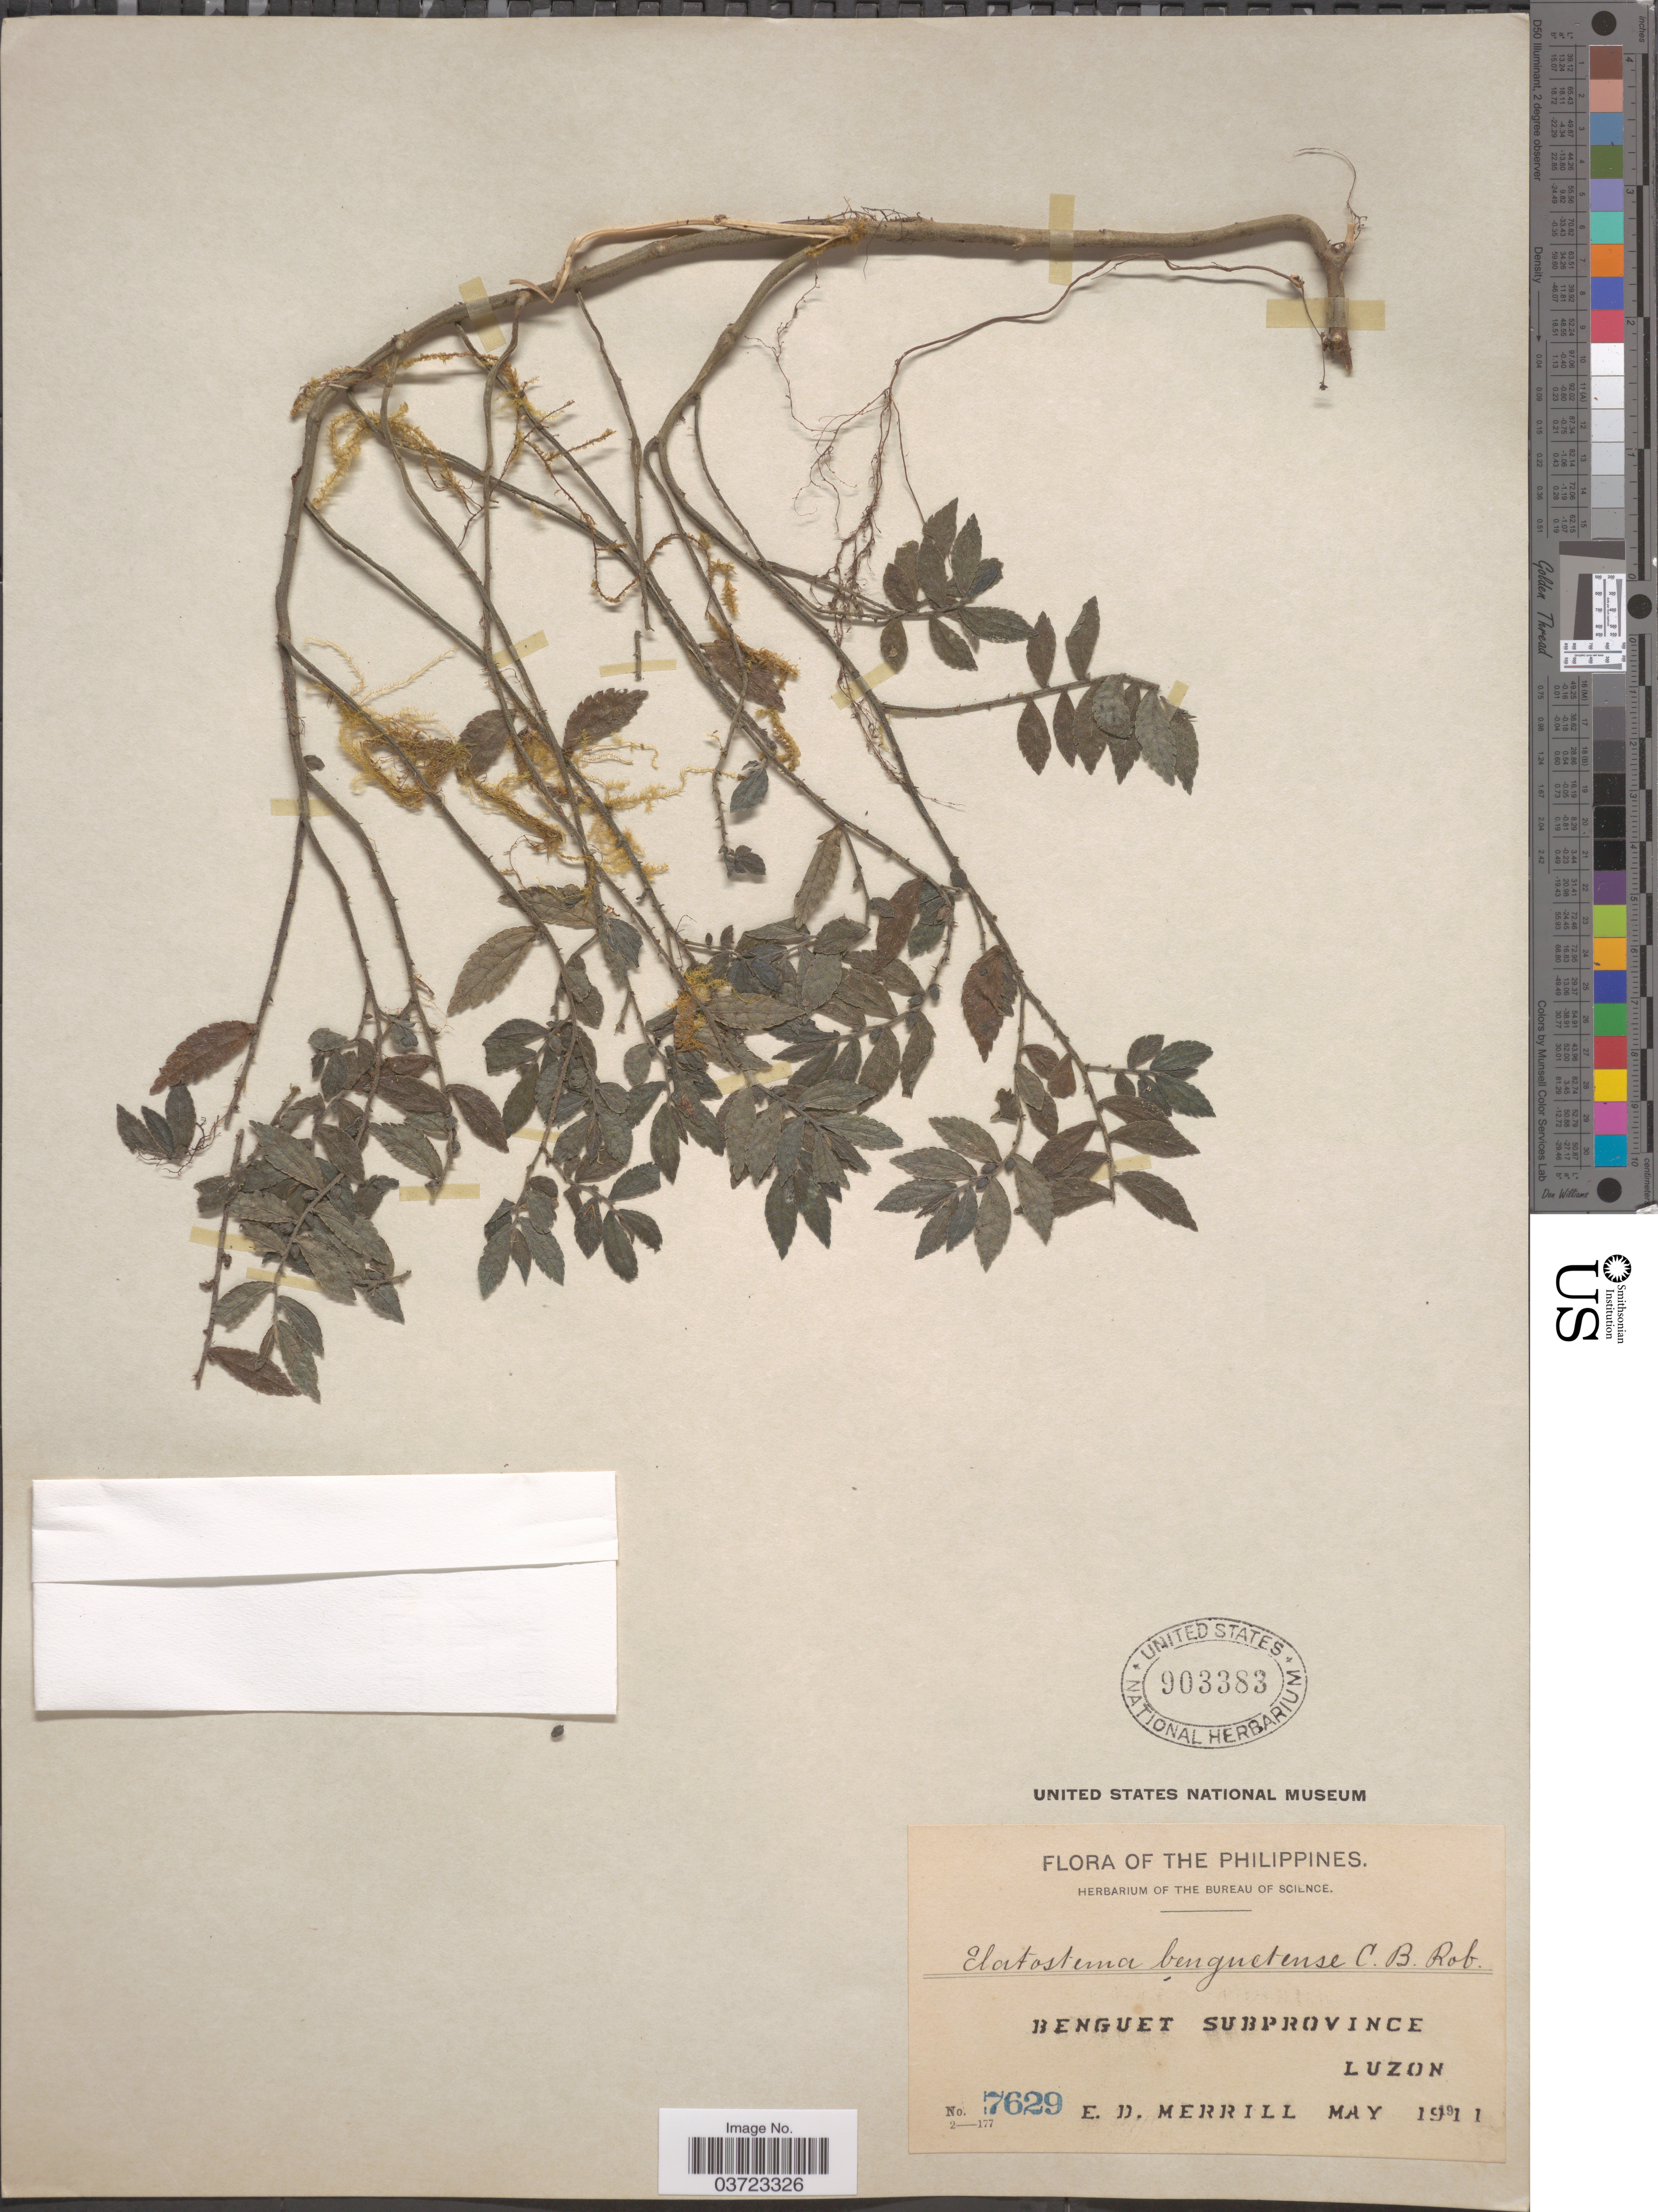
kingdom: Plantae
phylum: Tracheophyta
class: Magnoliopsida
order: Rosales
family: Urticaceae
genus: Elatostema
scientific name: Elatostema benguetense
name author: C.B. Rob.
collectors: E. D. Merrill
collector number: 7629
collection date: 1911-05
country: Philippines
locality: Benguet Subprovince. Luzon.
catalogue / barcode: US 903383